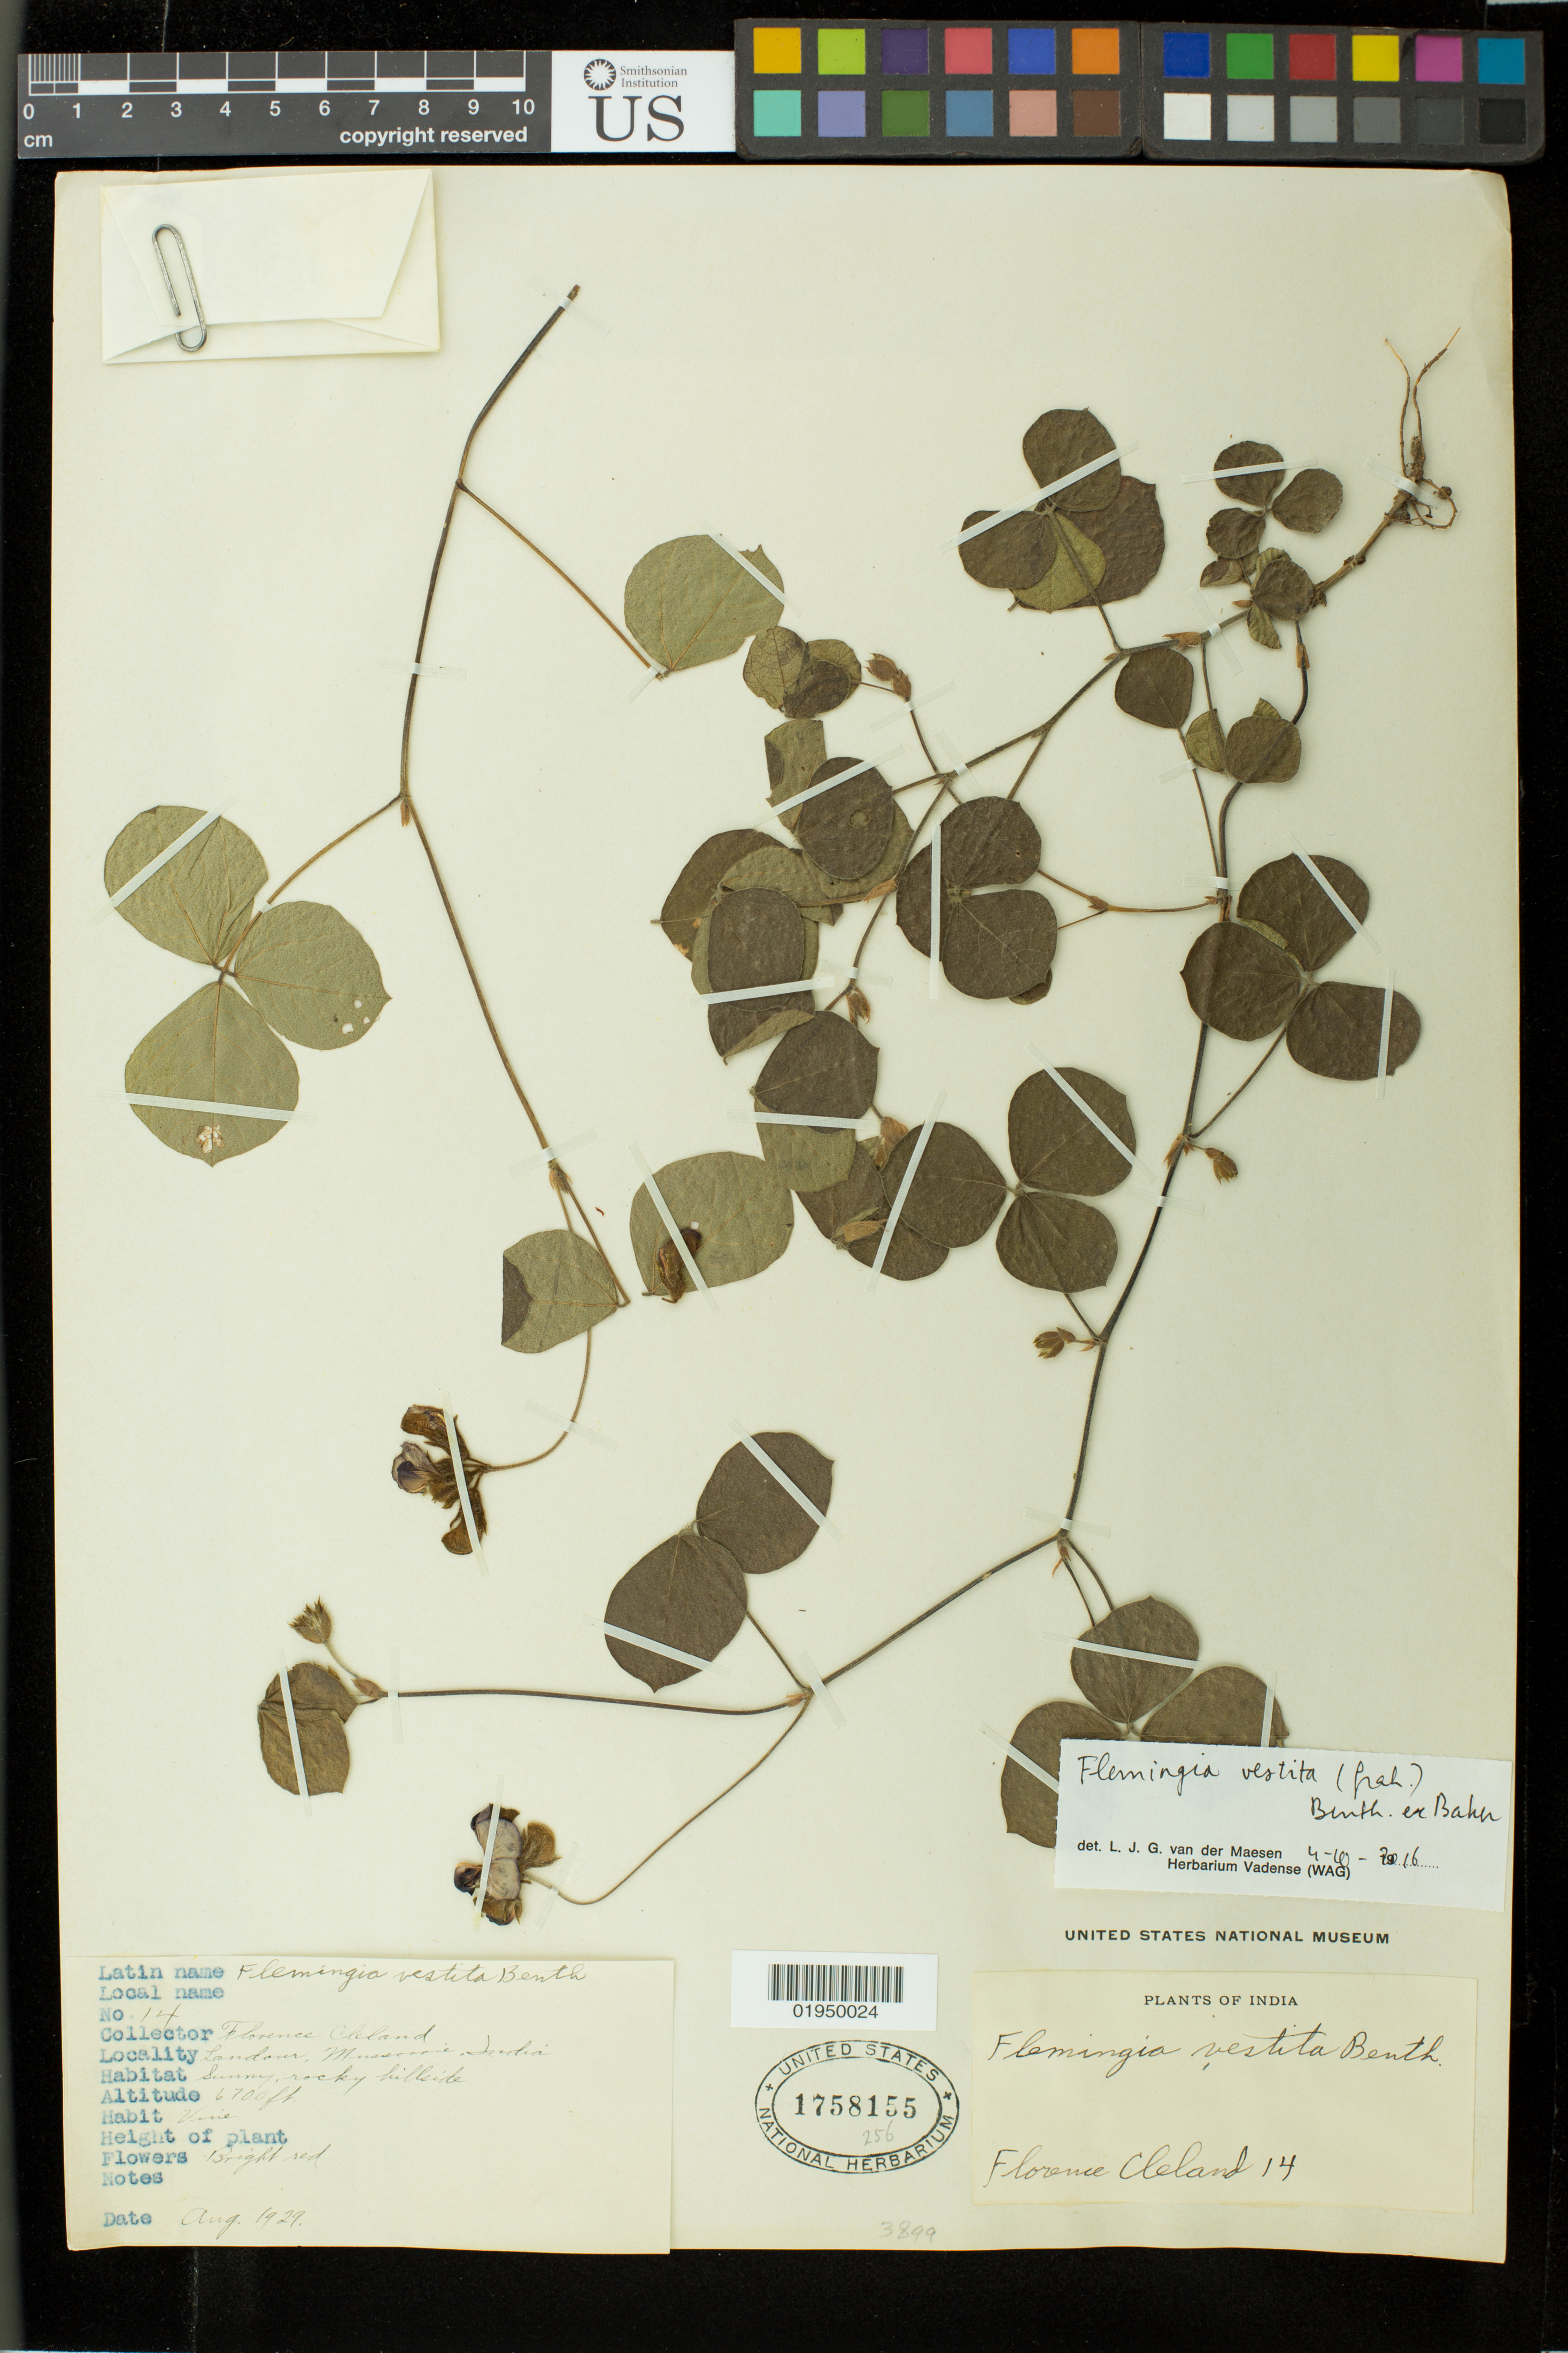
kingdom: Plantae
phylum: Tracheophyta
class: Magnoliopsida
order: Fabales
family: Fabaceae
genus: Flemingia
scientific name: Flemingia vestita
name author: Baker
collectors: F. Cleland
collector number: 14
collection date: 1929-08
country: India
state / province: Uttarakhand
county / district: Dehradun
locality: Landour, Mussoorie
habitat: Sunny, rocky hillside.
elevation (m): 2042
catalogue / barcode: US 1758155